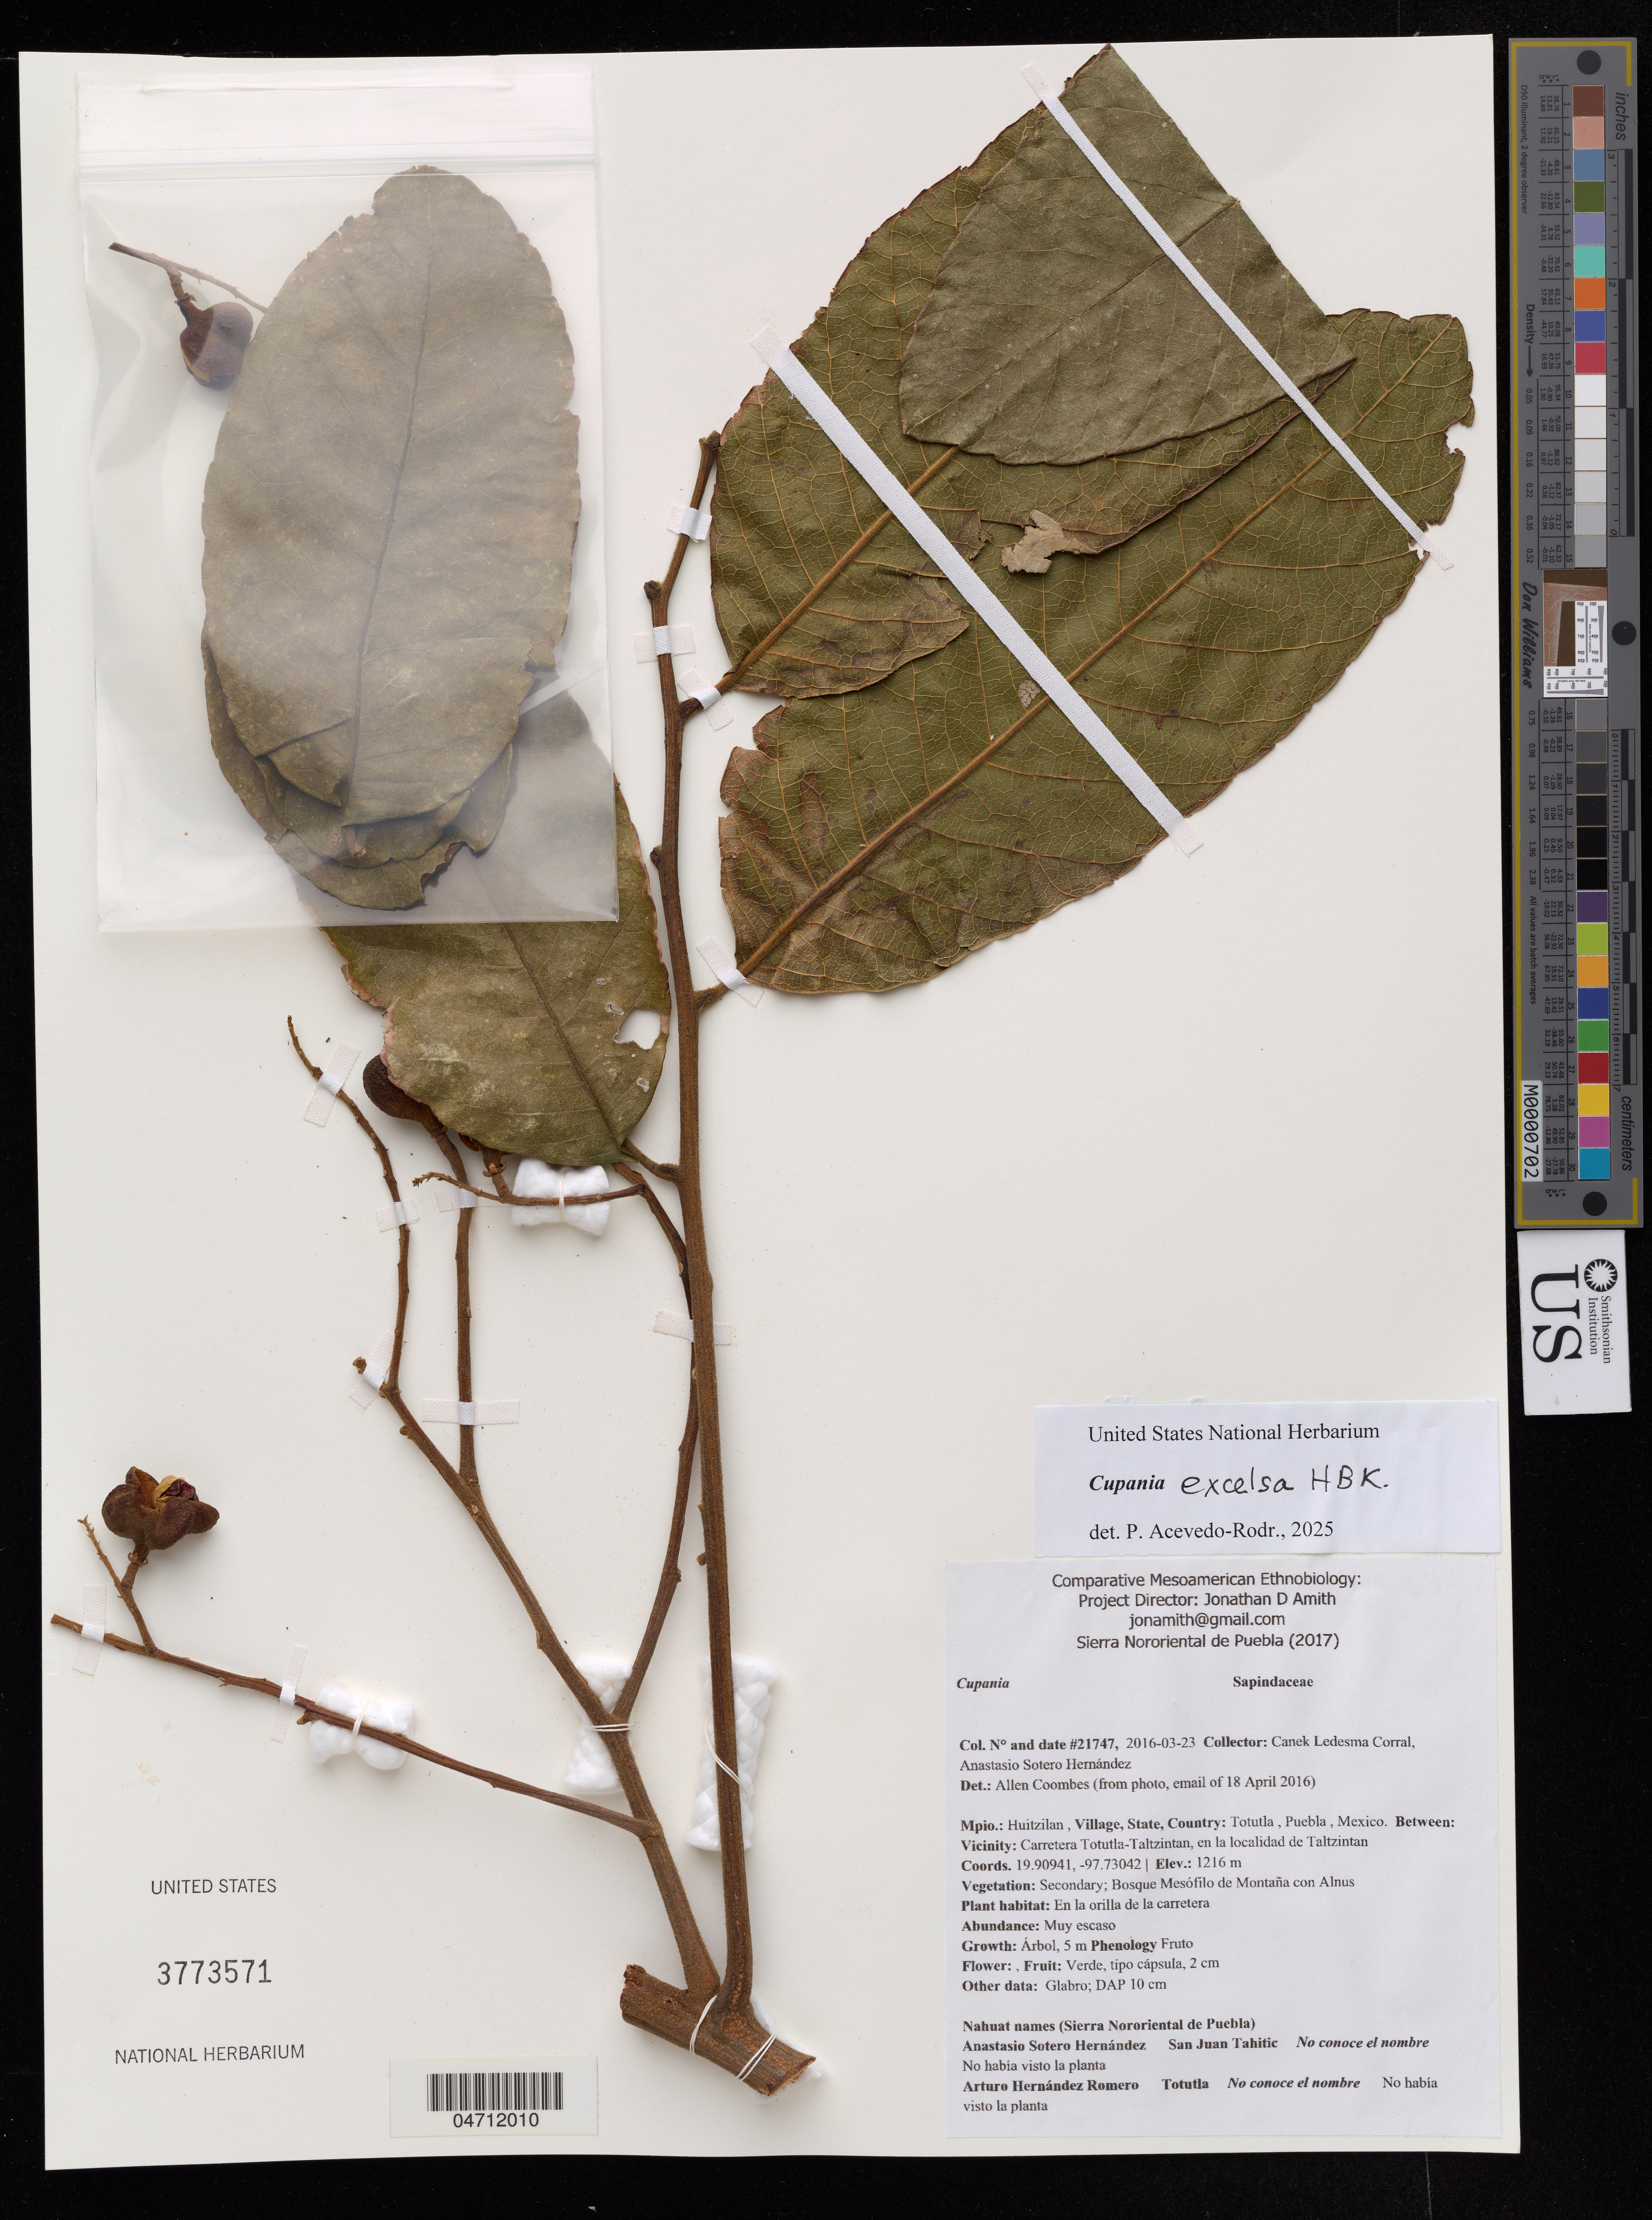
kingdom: Plantae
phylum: Tracheophyta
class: Magnoliopsida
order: Sapindales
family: Sapindaceae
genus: Cupania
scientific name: Cupania excelsa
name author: Kunth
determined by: Acevedo-Rodriguez, P., (US), Smithsonian Institution - National Museum of Natural History (UNITED STATES)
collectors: Canek Ledesma C. & A. Sotero H.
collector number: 21747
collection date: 2016-03-23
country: México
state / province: Puebla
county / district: Huitzilan de Serdán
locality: PUEBLO: Totutla; LOCALIDAD EXACTA: Carretera Totutla-Taltzintan, en la localidad de Taltzintan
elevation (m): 1216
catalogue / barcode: US 3773571